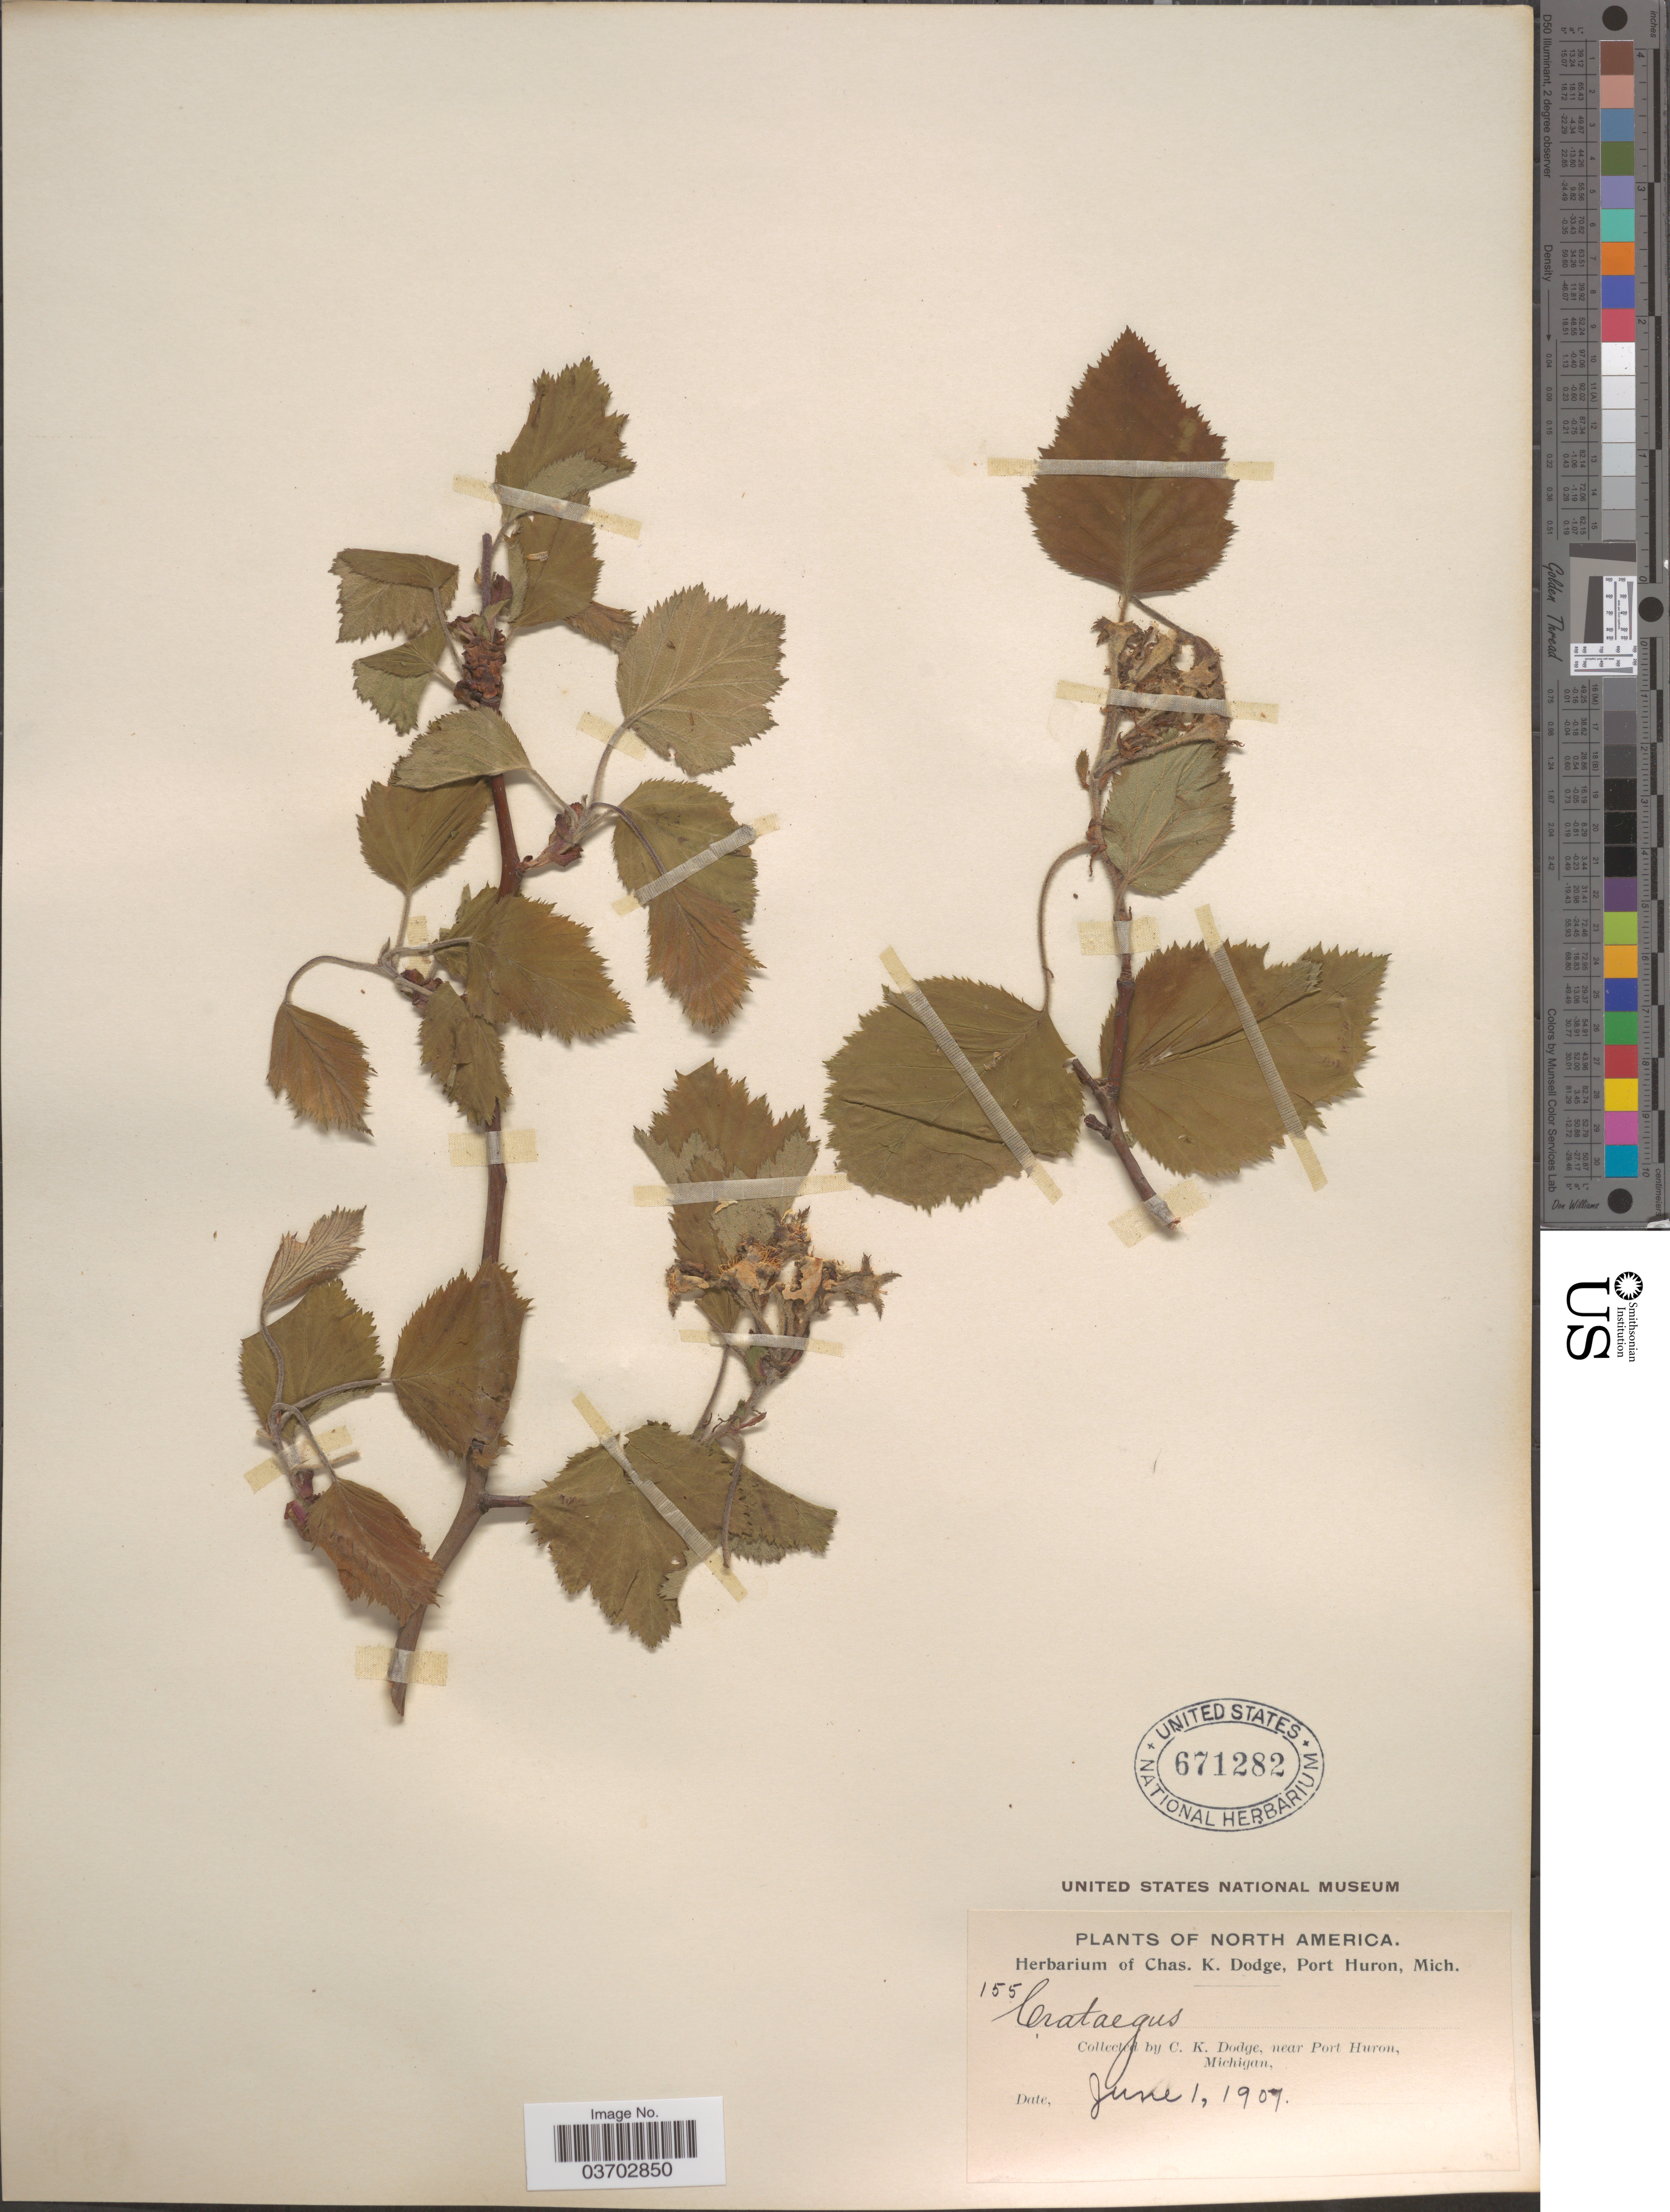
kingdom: Plantae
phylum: Tracheophyta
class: Magnoliopsida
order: Rosales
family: Rosaceae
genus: Crataegus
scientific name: Crataegus sp.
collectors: C. K. Dodge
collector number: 155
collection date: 1907-06-01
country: United States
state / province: Michigan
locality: Near Port Huron.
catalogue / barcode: US 671282